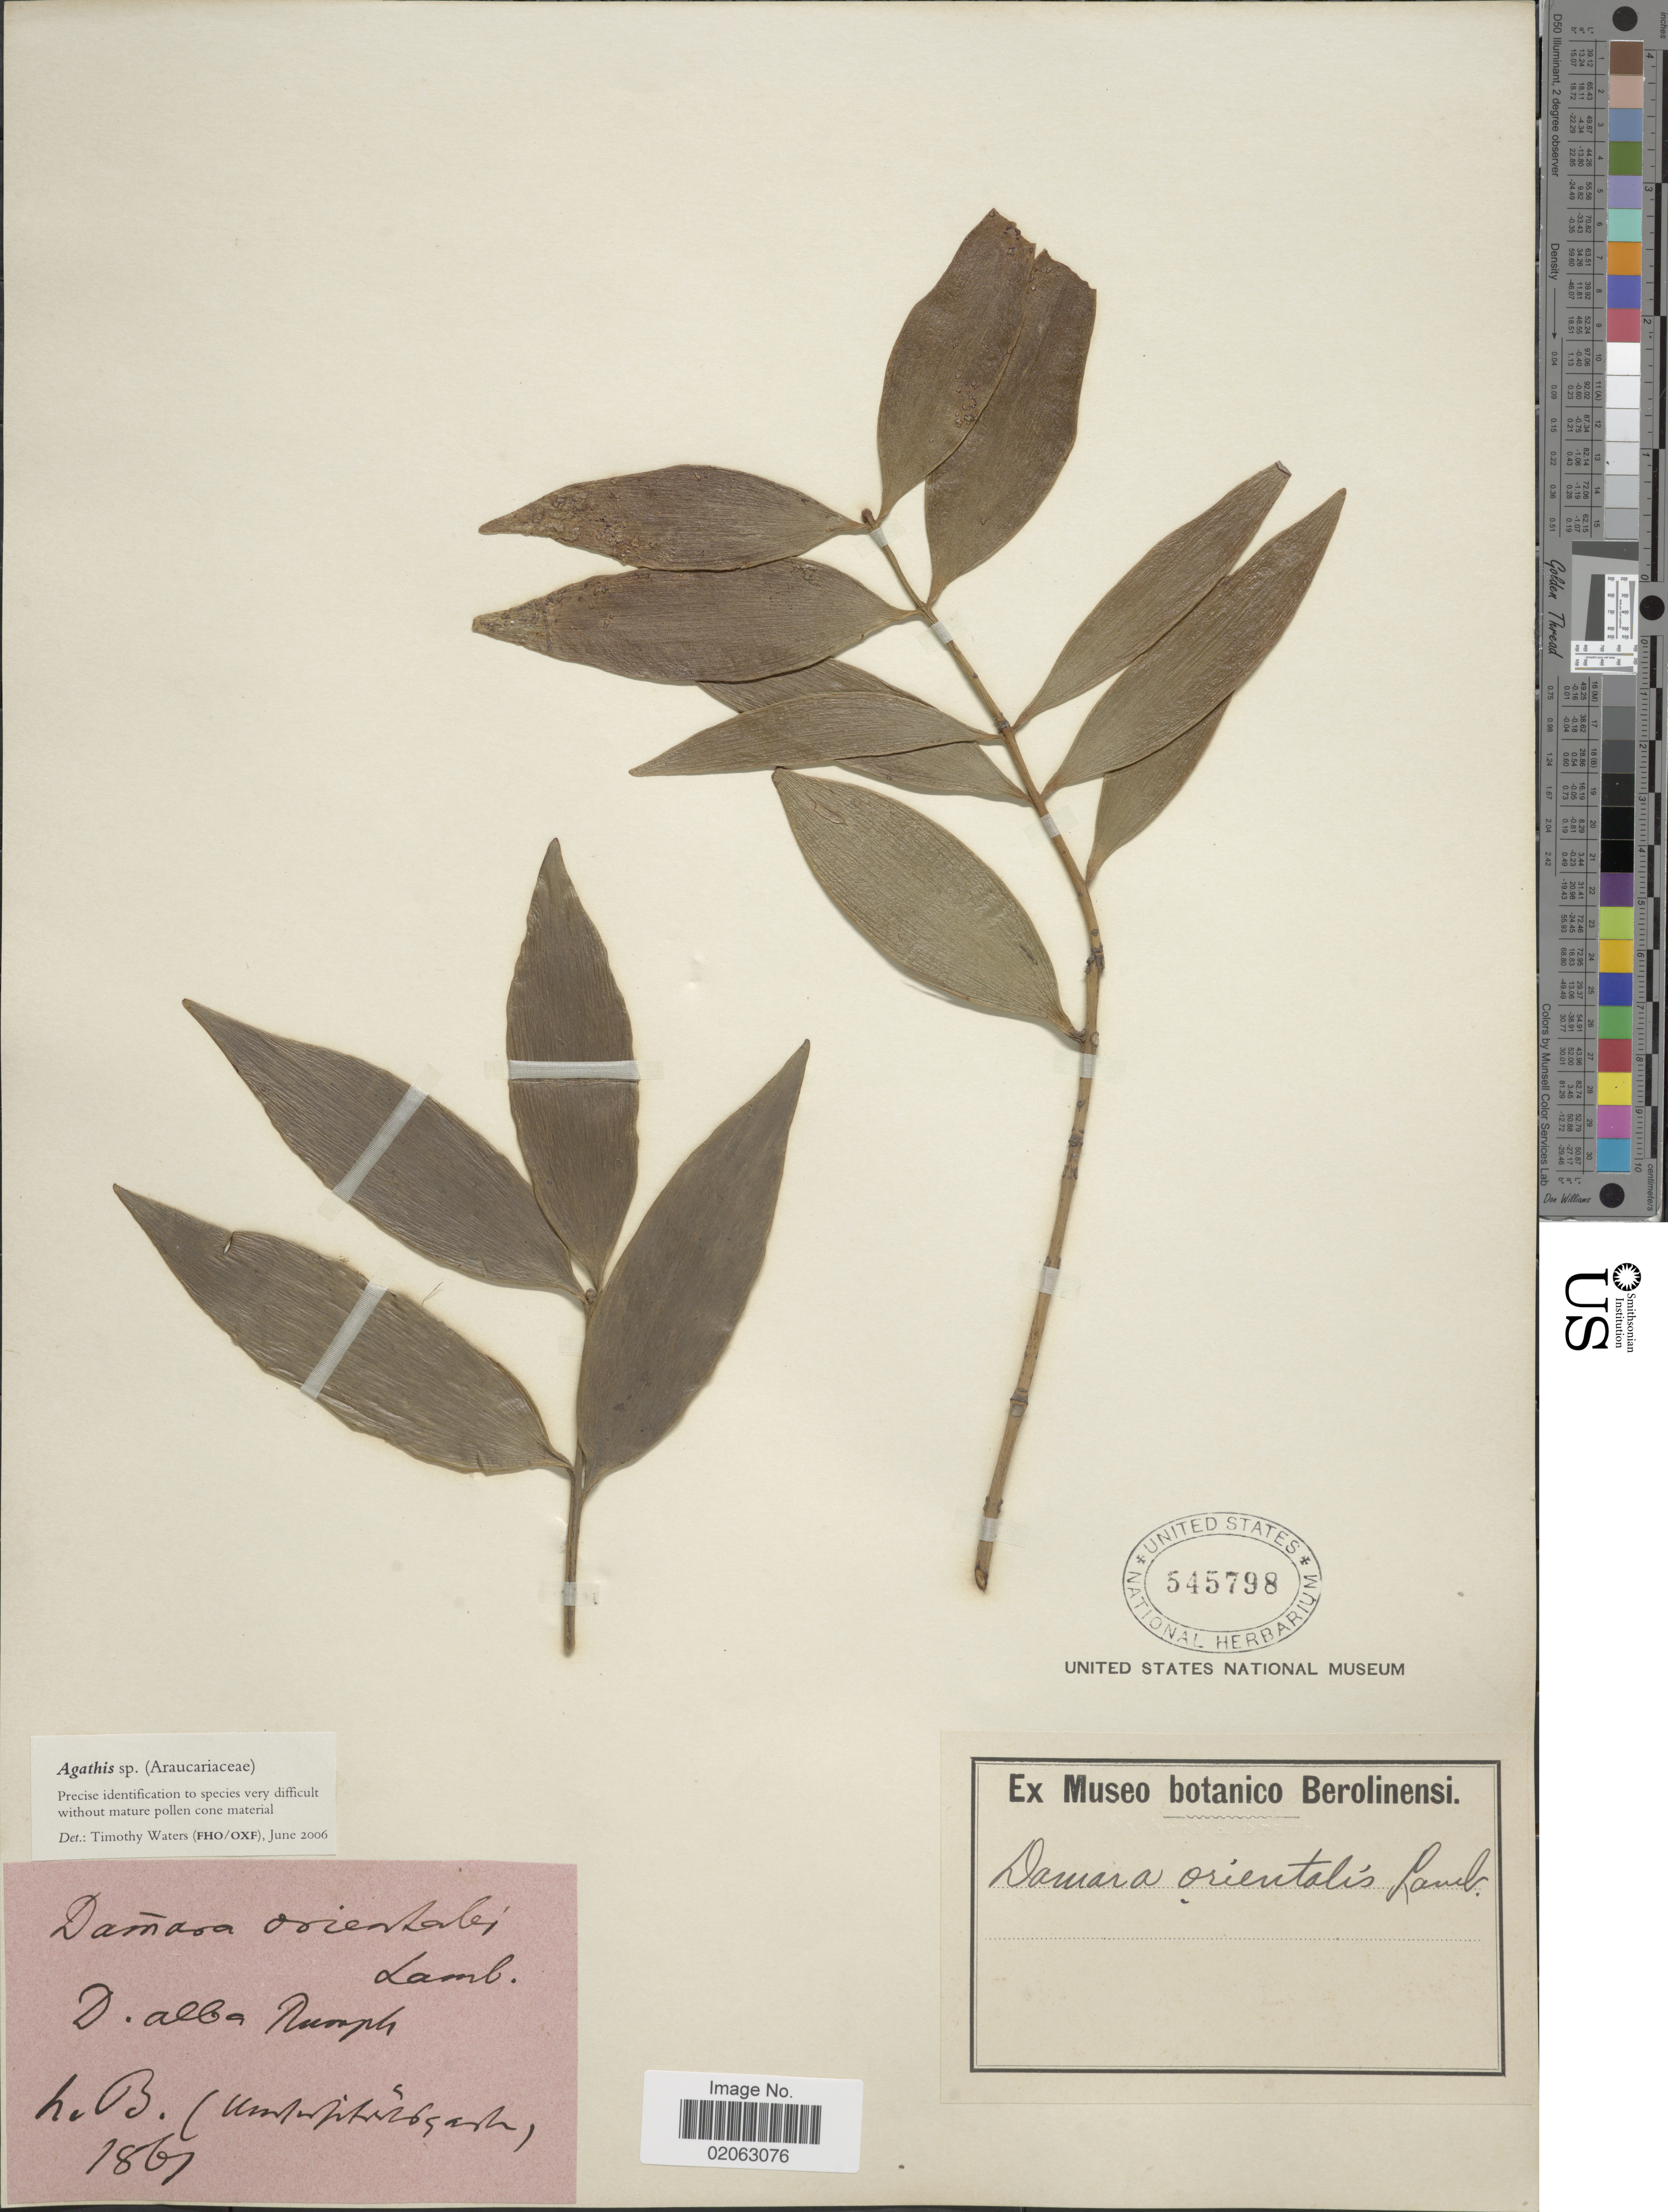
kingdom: Plantae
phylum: Tracheophyta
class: Pinopsida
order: Pinales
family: Araucariaceae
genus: Agathis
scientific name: Agathis sp.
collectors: ex Museo Botanico Berolinensi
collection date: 1861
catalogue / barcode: US 545798